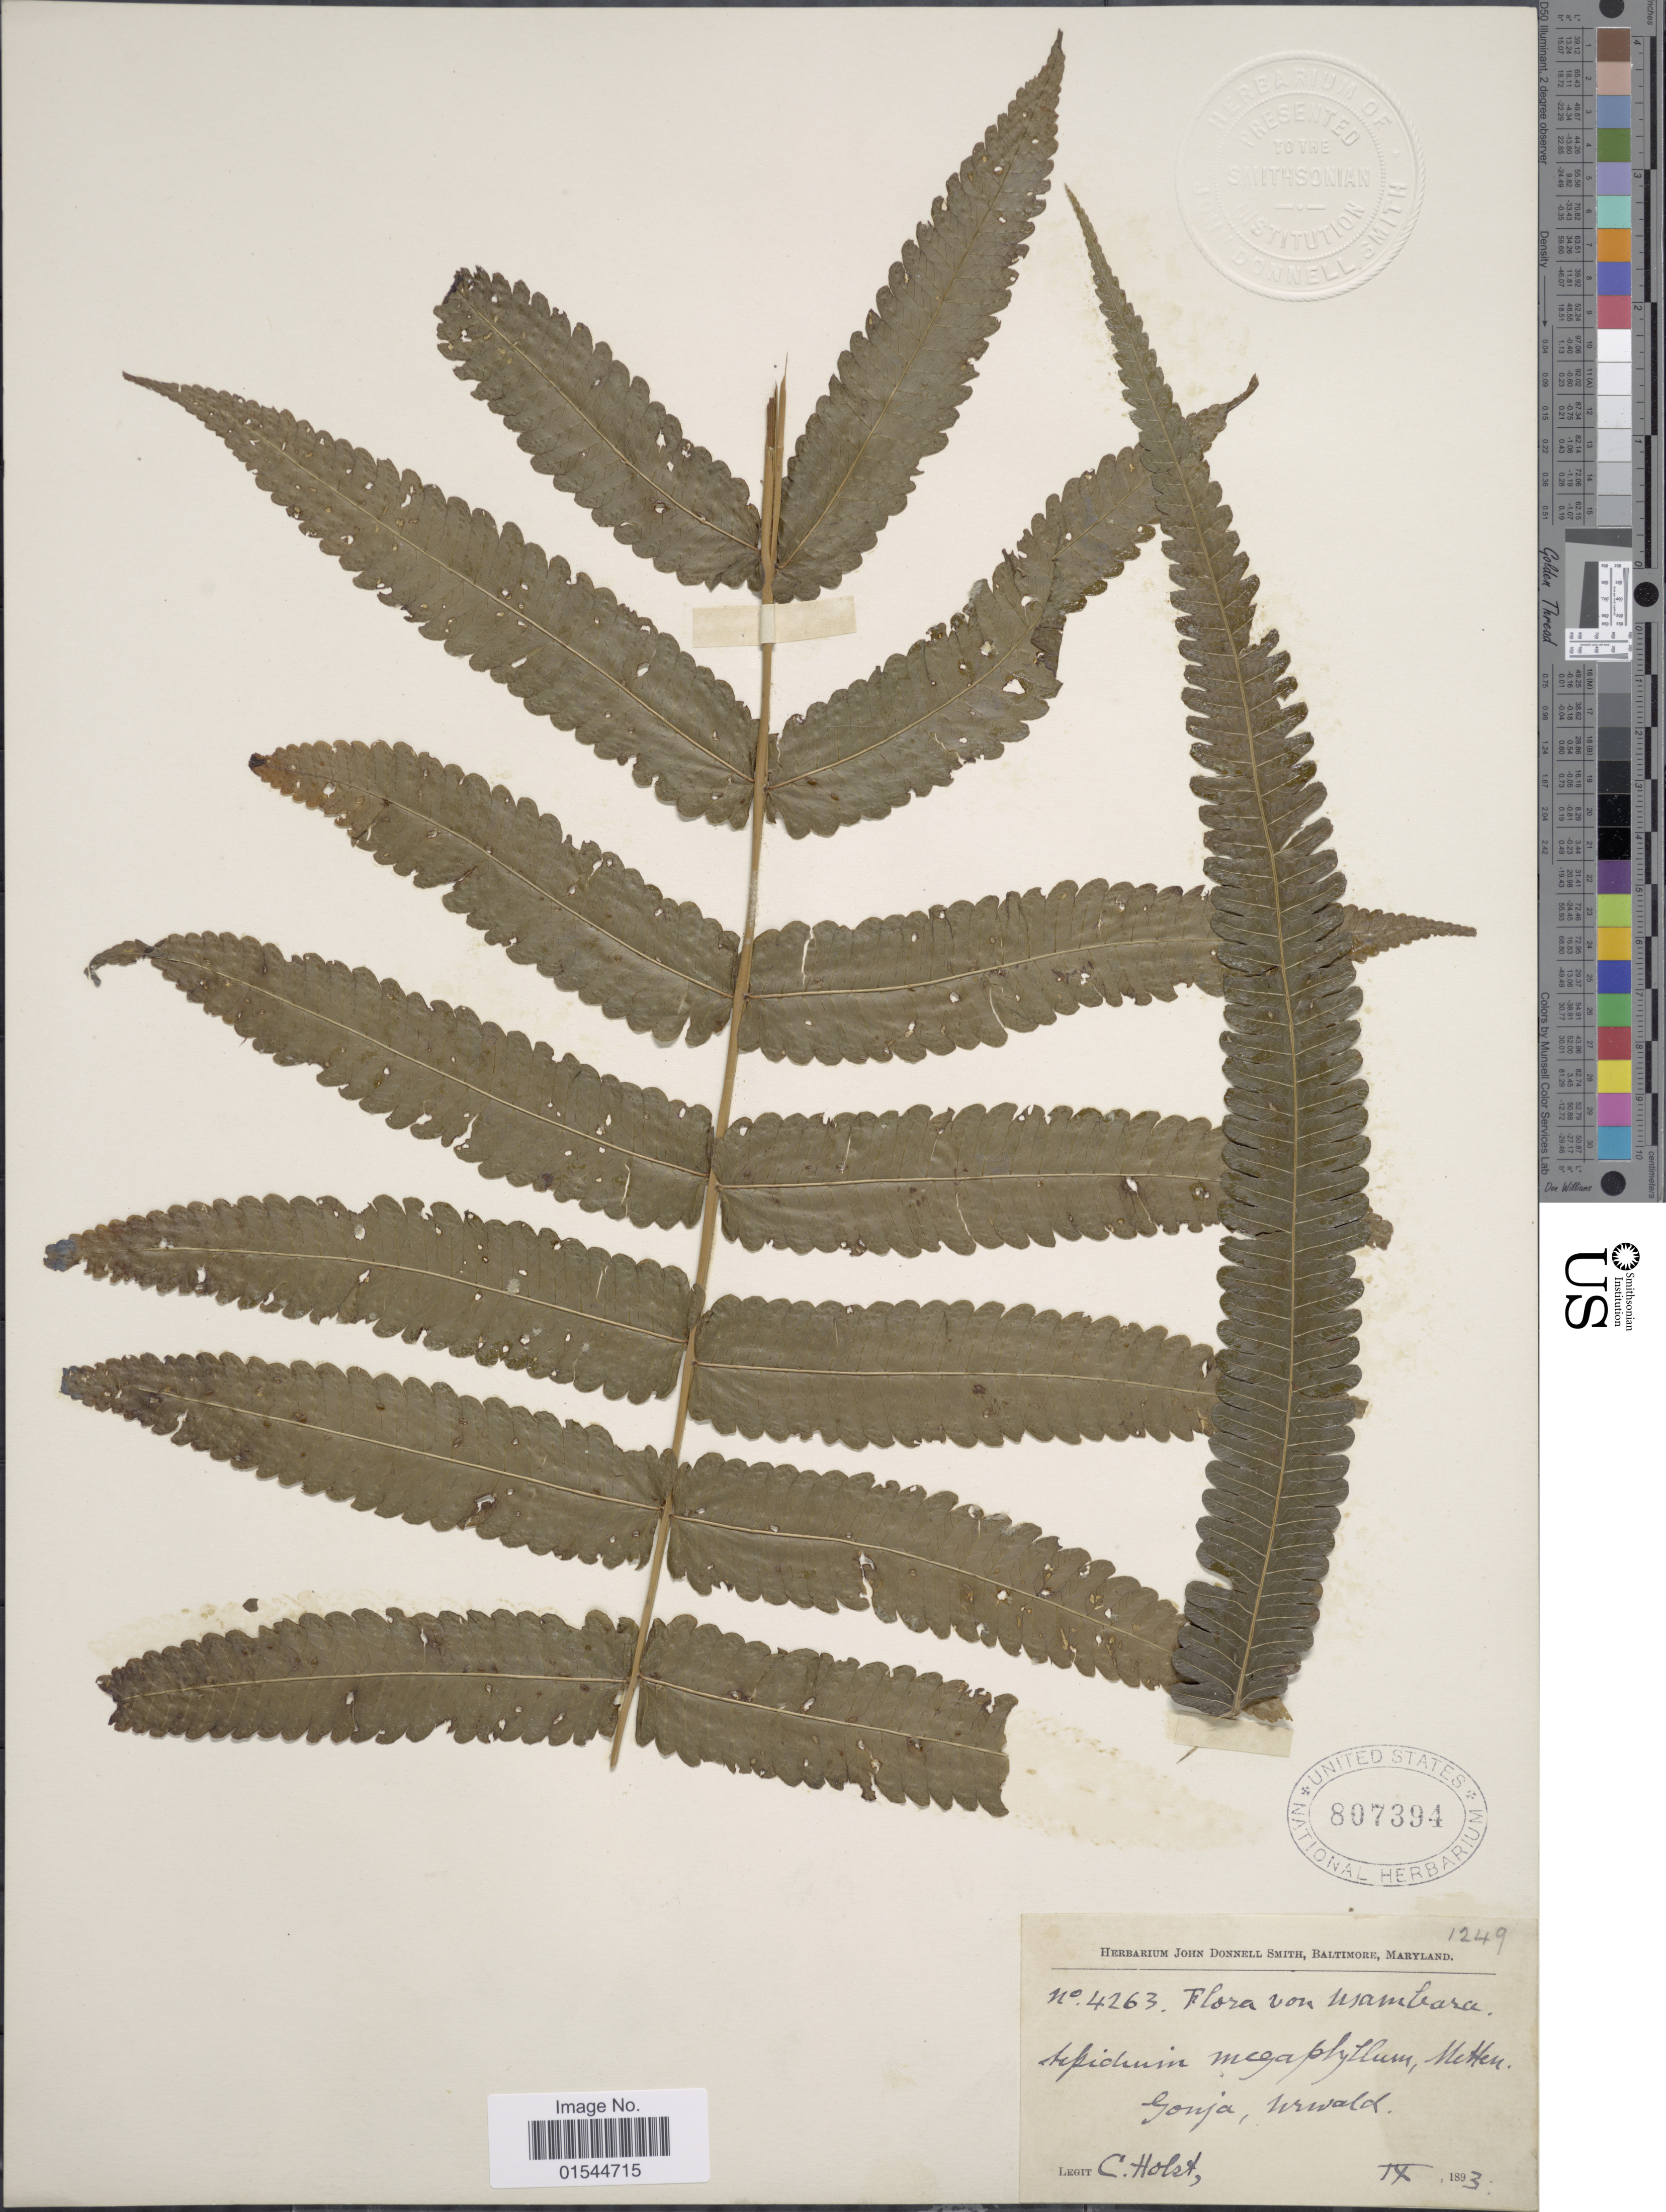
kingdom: Plantae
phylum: Tracheophyta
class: Polypodiopsida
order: Polypodiales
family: Thelypteridaceae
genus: Pneumatopteris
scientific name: Pneumatopteris usambarensis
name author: Holttum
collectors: C. H. Holst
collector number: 4263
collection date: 1893-09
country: Tanzania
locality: Usambara, Gonja, Urwald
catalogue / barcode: US 807394